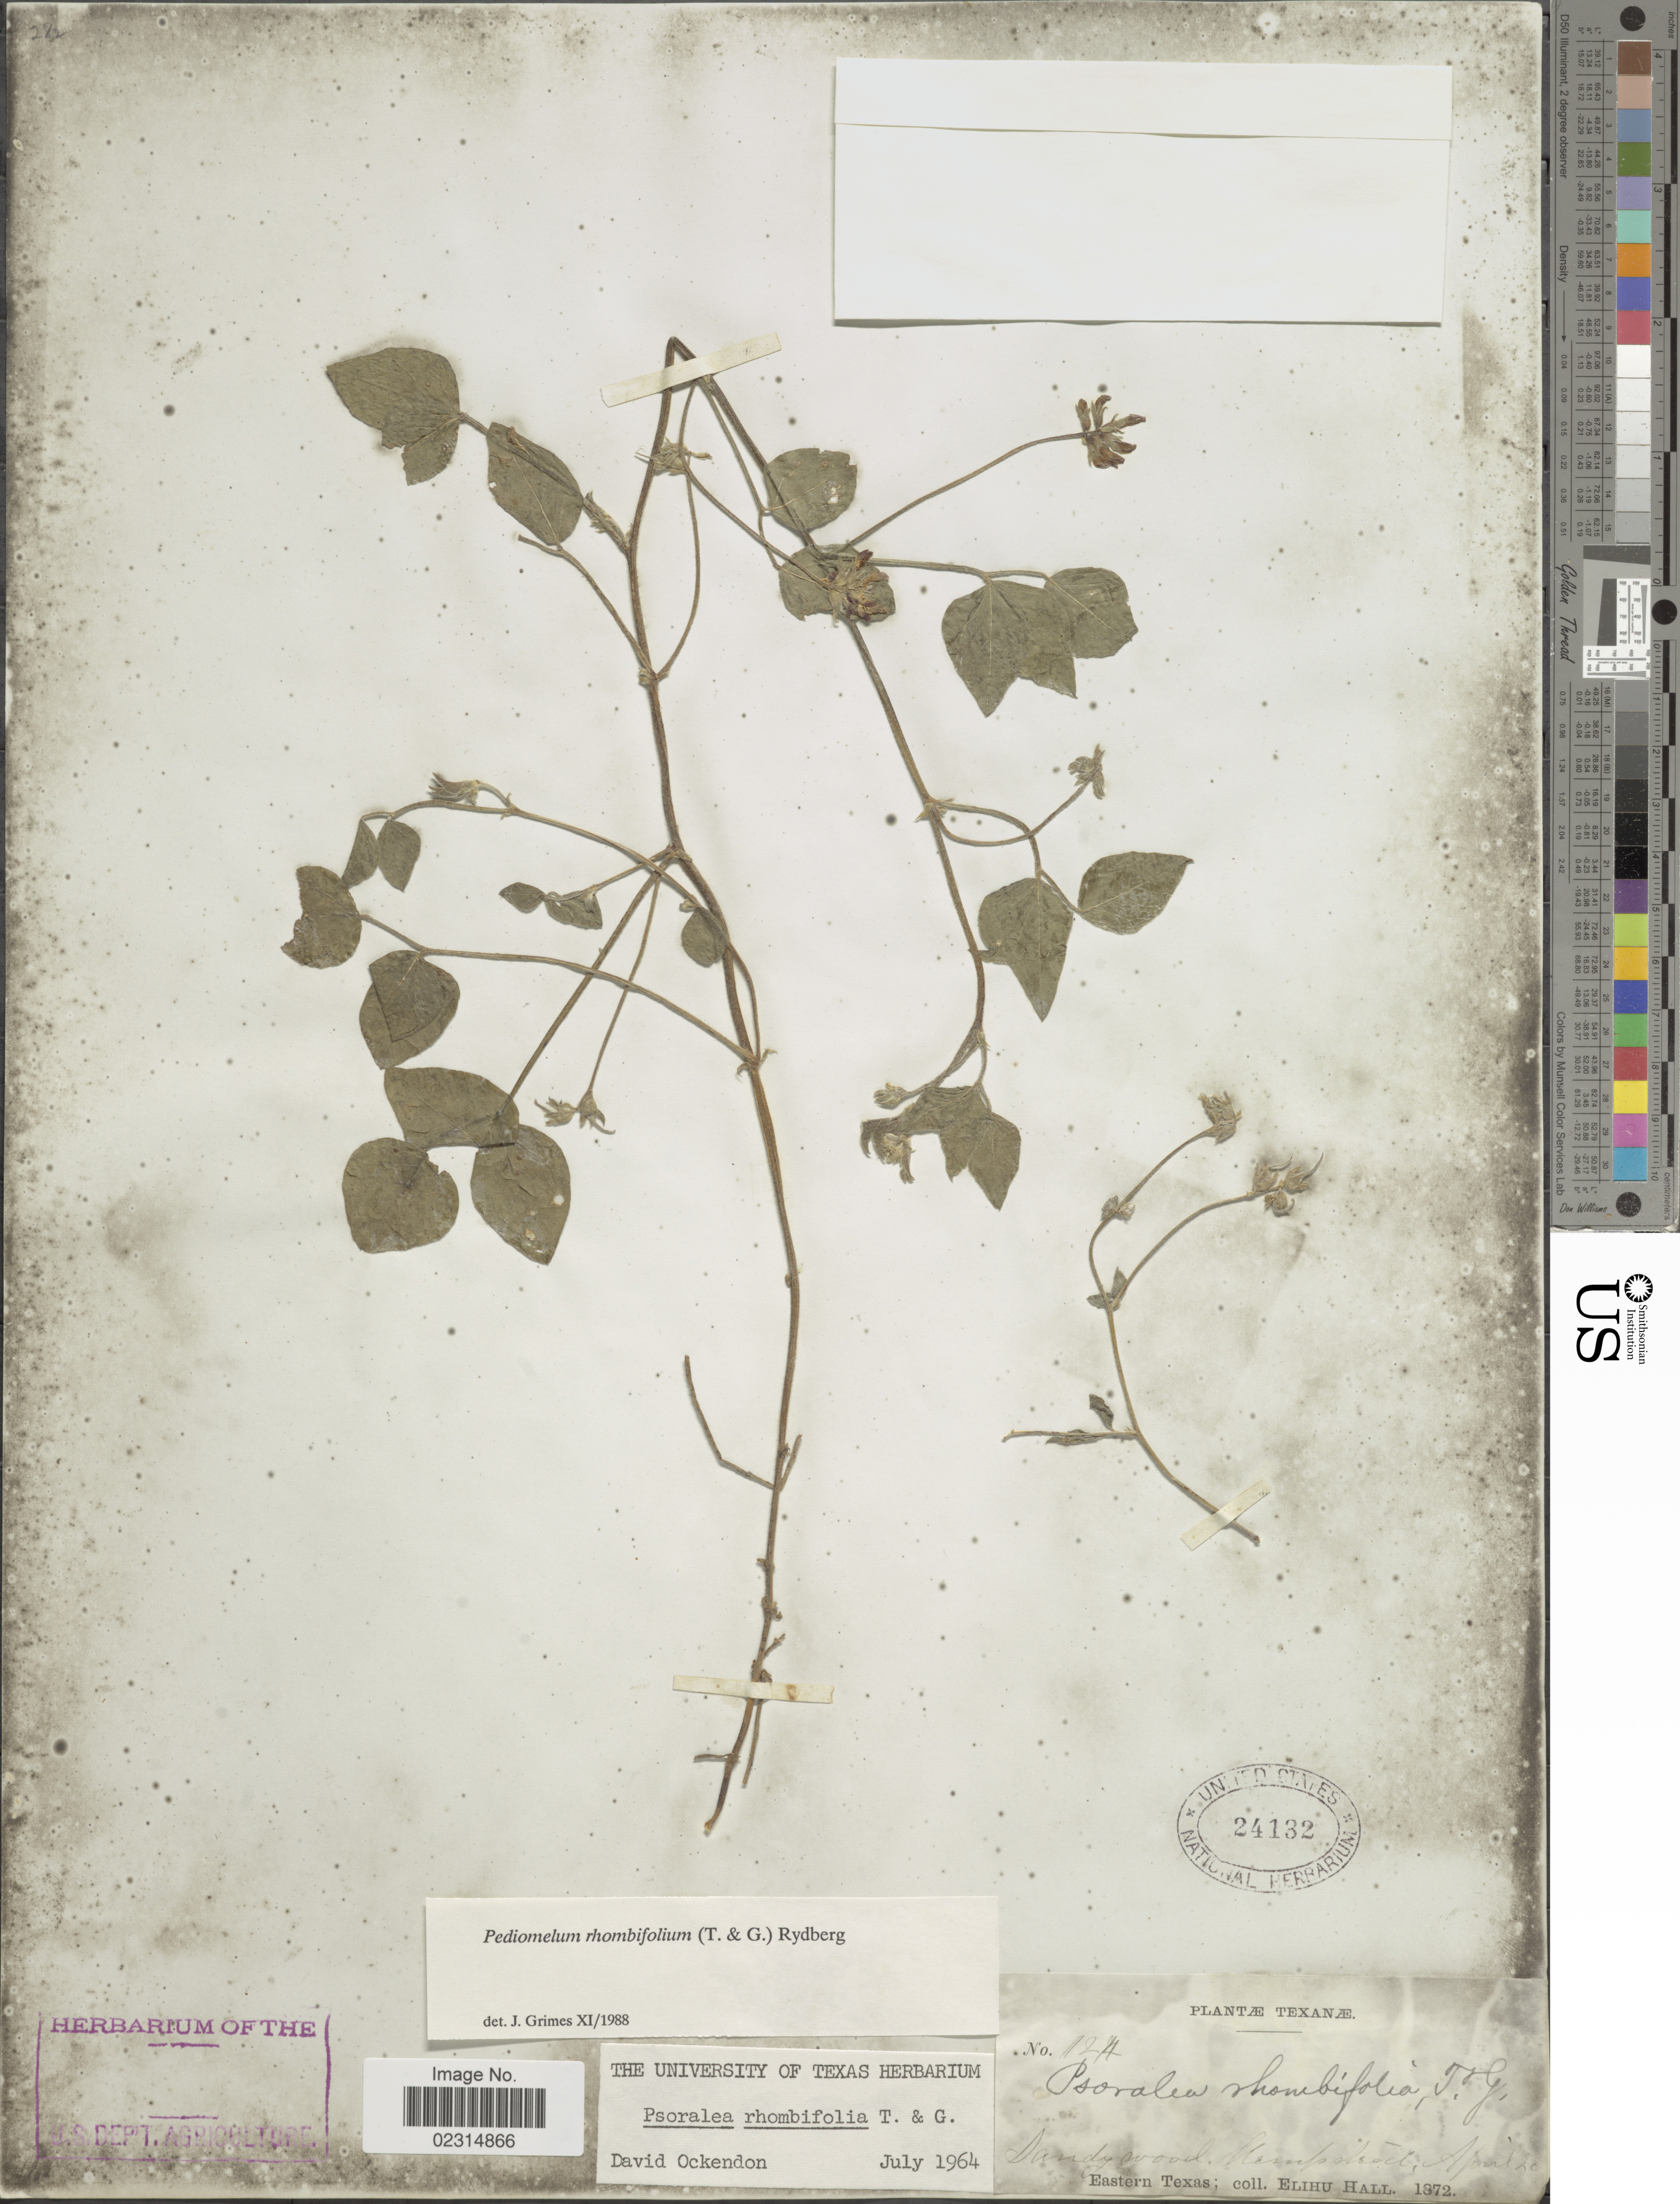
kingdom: Plantae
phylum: Tracheophyta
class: Magnoliopsida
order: Fabales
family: Fabaceae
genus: Pediomelum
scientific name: Pediomelum rhombifolium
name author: (Torr. & A. Gray) Rydb.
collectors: E. Hall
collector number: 124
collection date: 1872-04-20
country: United States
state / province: Texas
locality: Hempstead, Eastern Texas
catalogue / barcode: US 24132